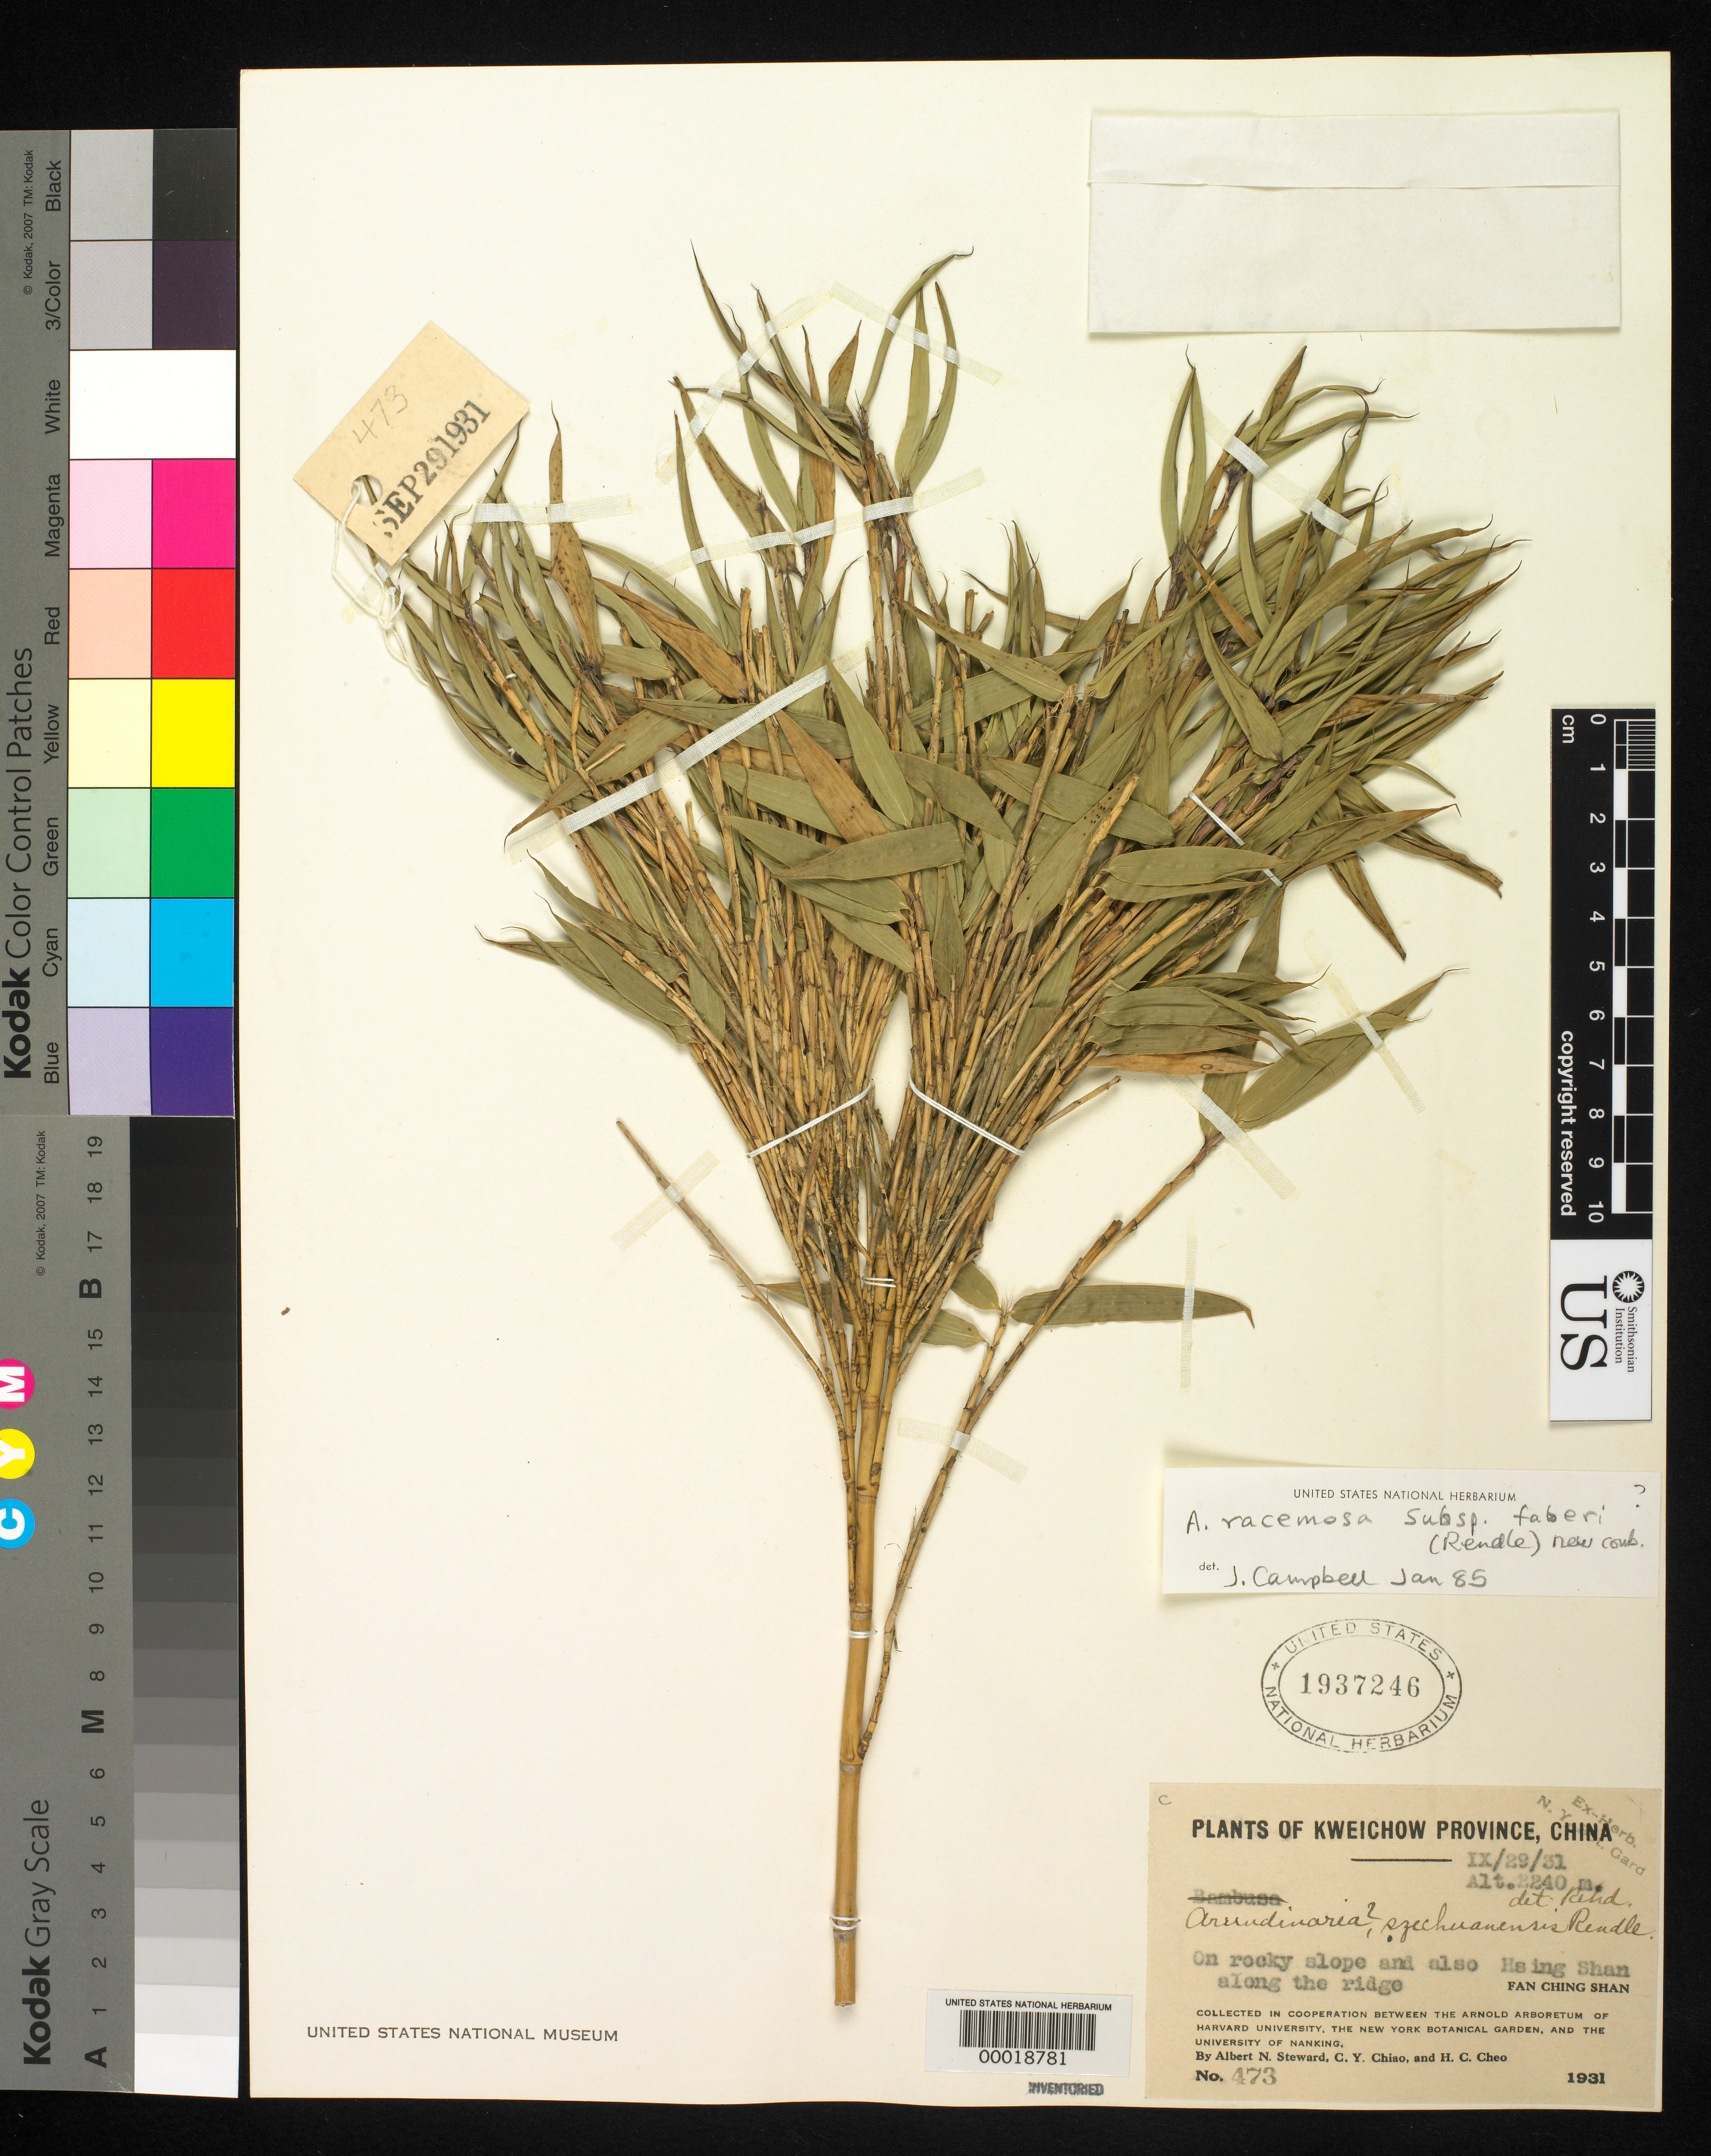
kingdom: Plantae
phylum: Tracheophyta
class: Liliopsida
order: Poales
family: Poaceae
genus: Sarocalamus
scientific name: Sarocalamus racemosus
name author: (Munro) Stapleton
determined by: Poaceae Reorganization Project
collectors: A. N. Steward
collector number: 473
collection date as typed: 29 Sep 1931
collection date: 1931-09-29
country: China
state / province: Guizhou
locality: Hsing shan, fan ching shan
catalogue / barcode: US 1937246